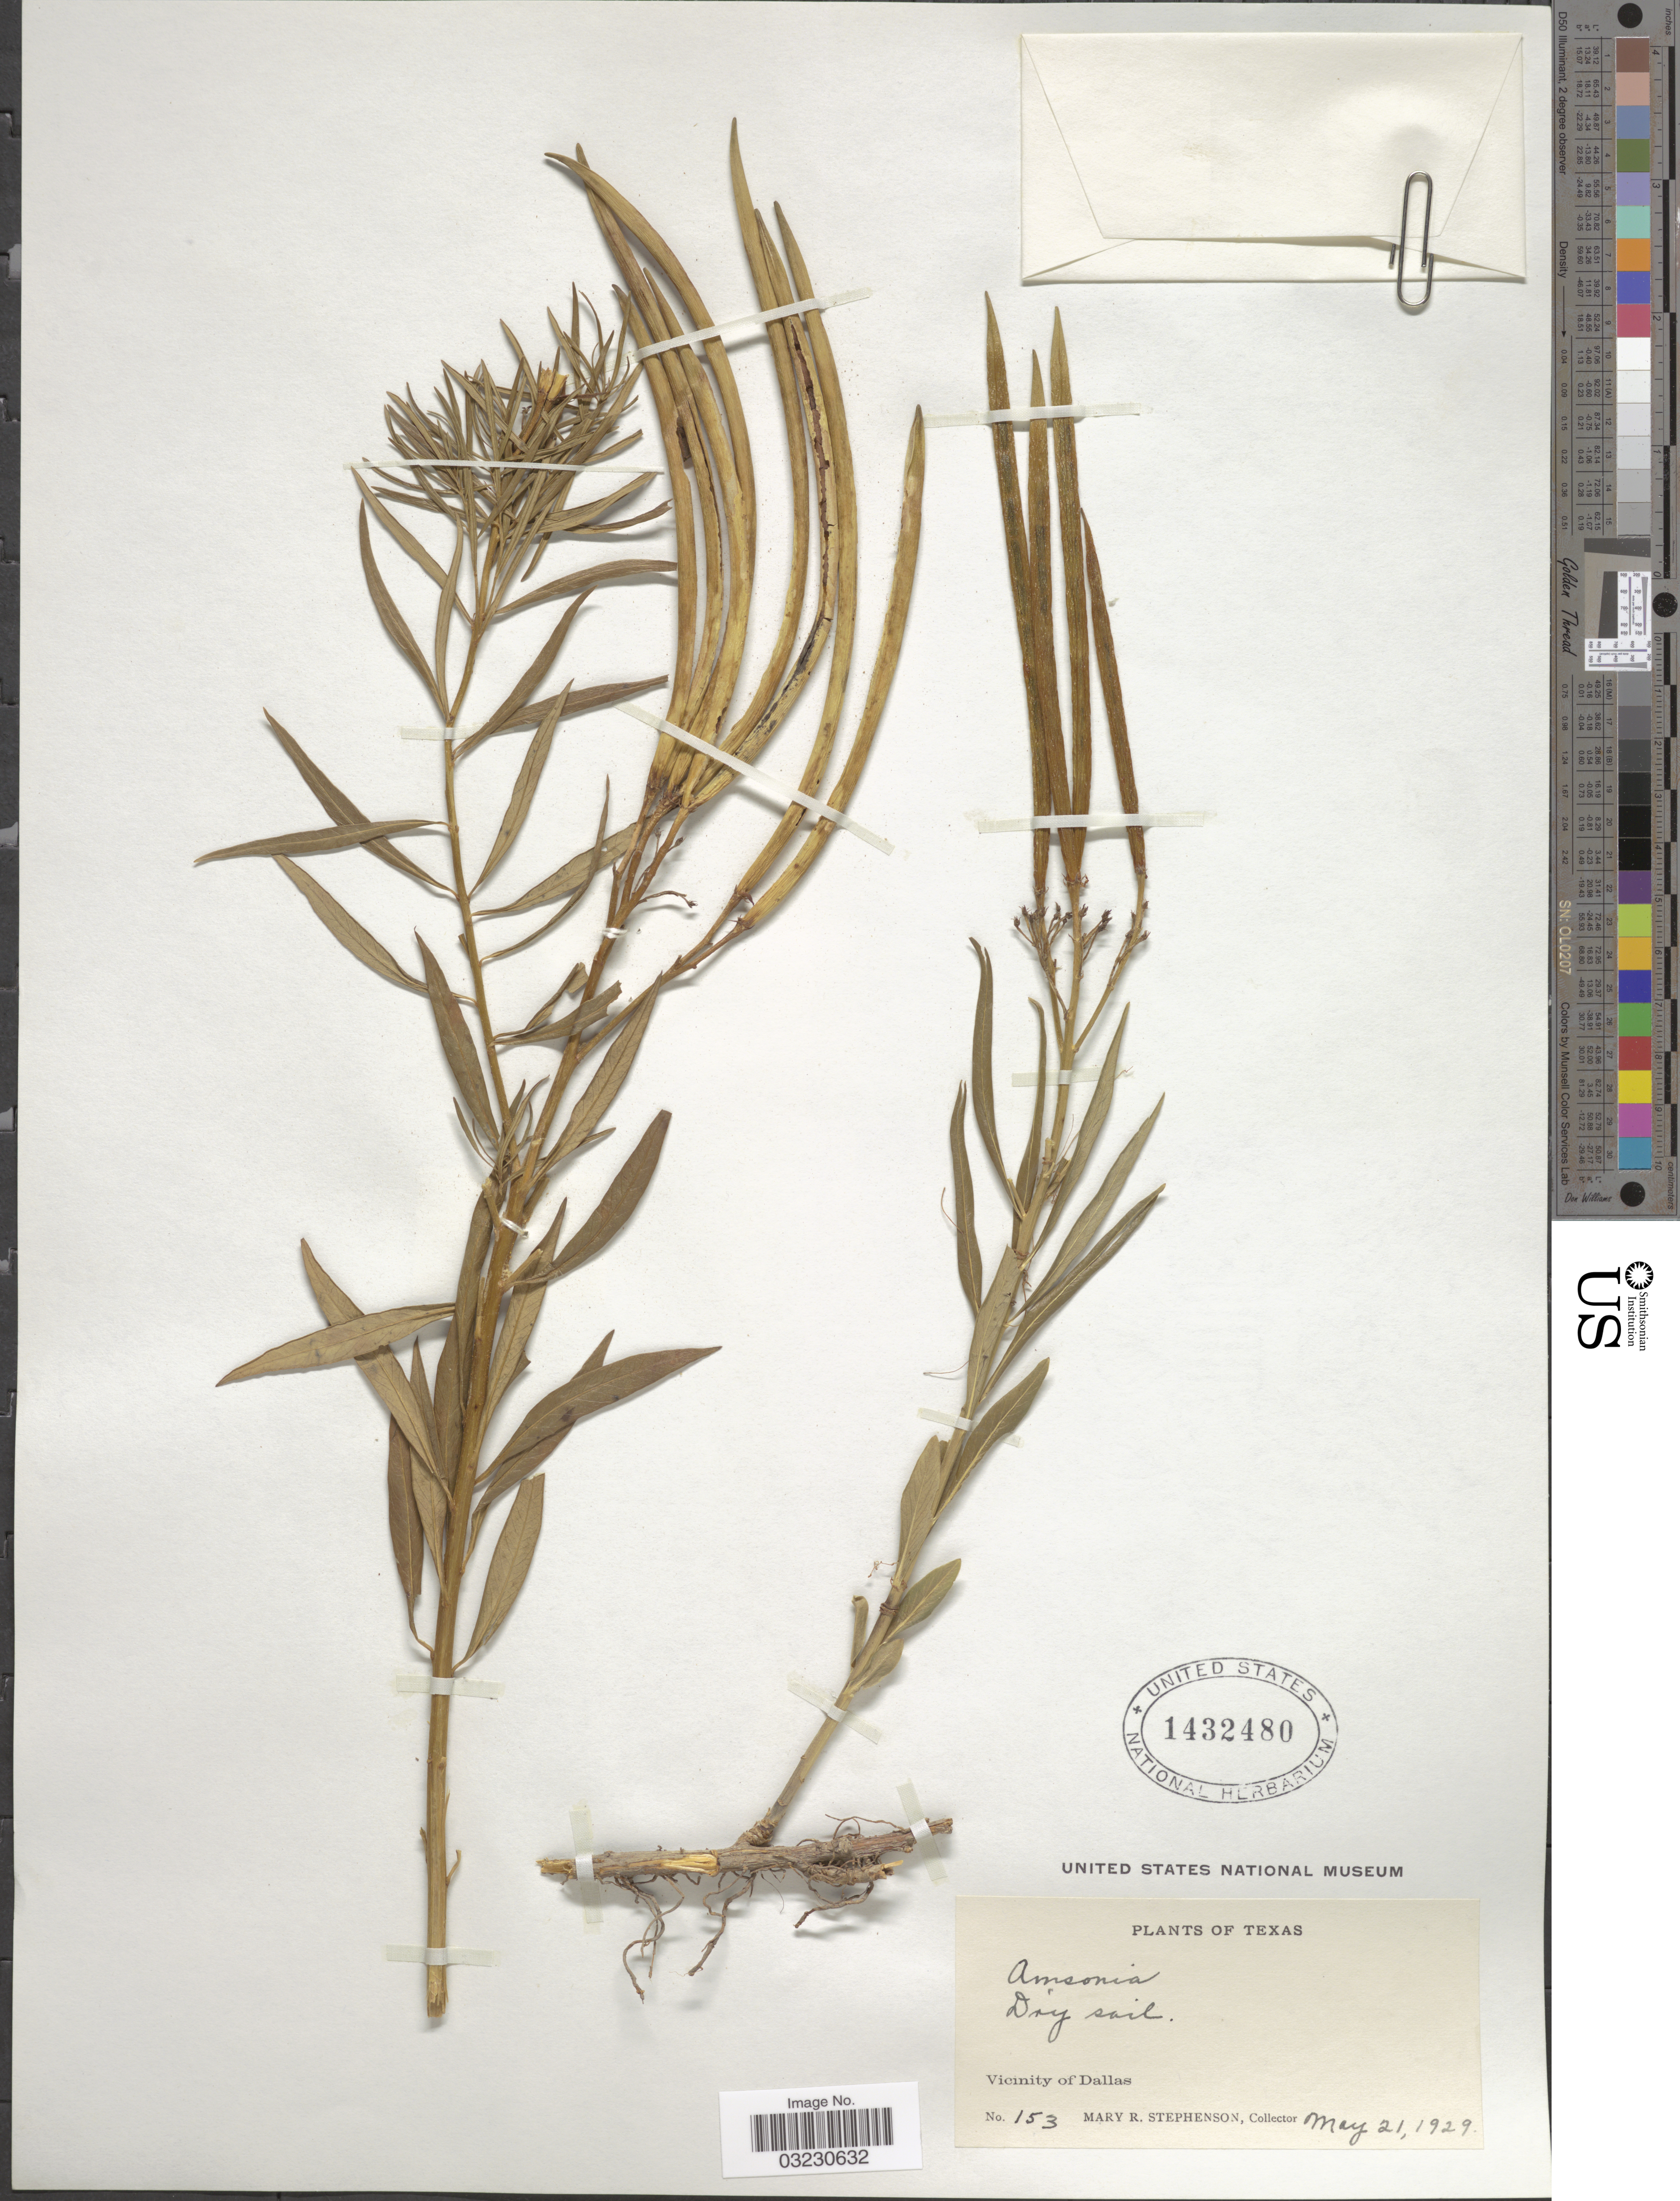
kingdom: Plantae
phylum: Tracheophyta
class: Magnoliopsida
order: Gentianales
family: Apocynaceae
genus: Amsonia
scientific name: Amsonia tenuifolia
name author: (Raf.) R.A. Harper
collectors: M. Stephenson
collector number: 153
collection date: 1929-05-21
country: United States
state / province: Texas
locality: Vicinity of Dallas.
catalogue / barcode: US 1432480